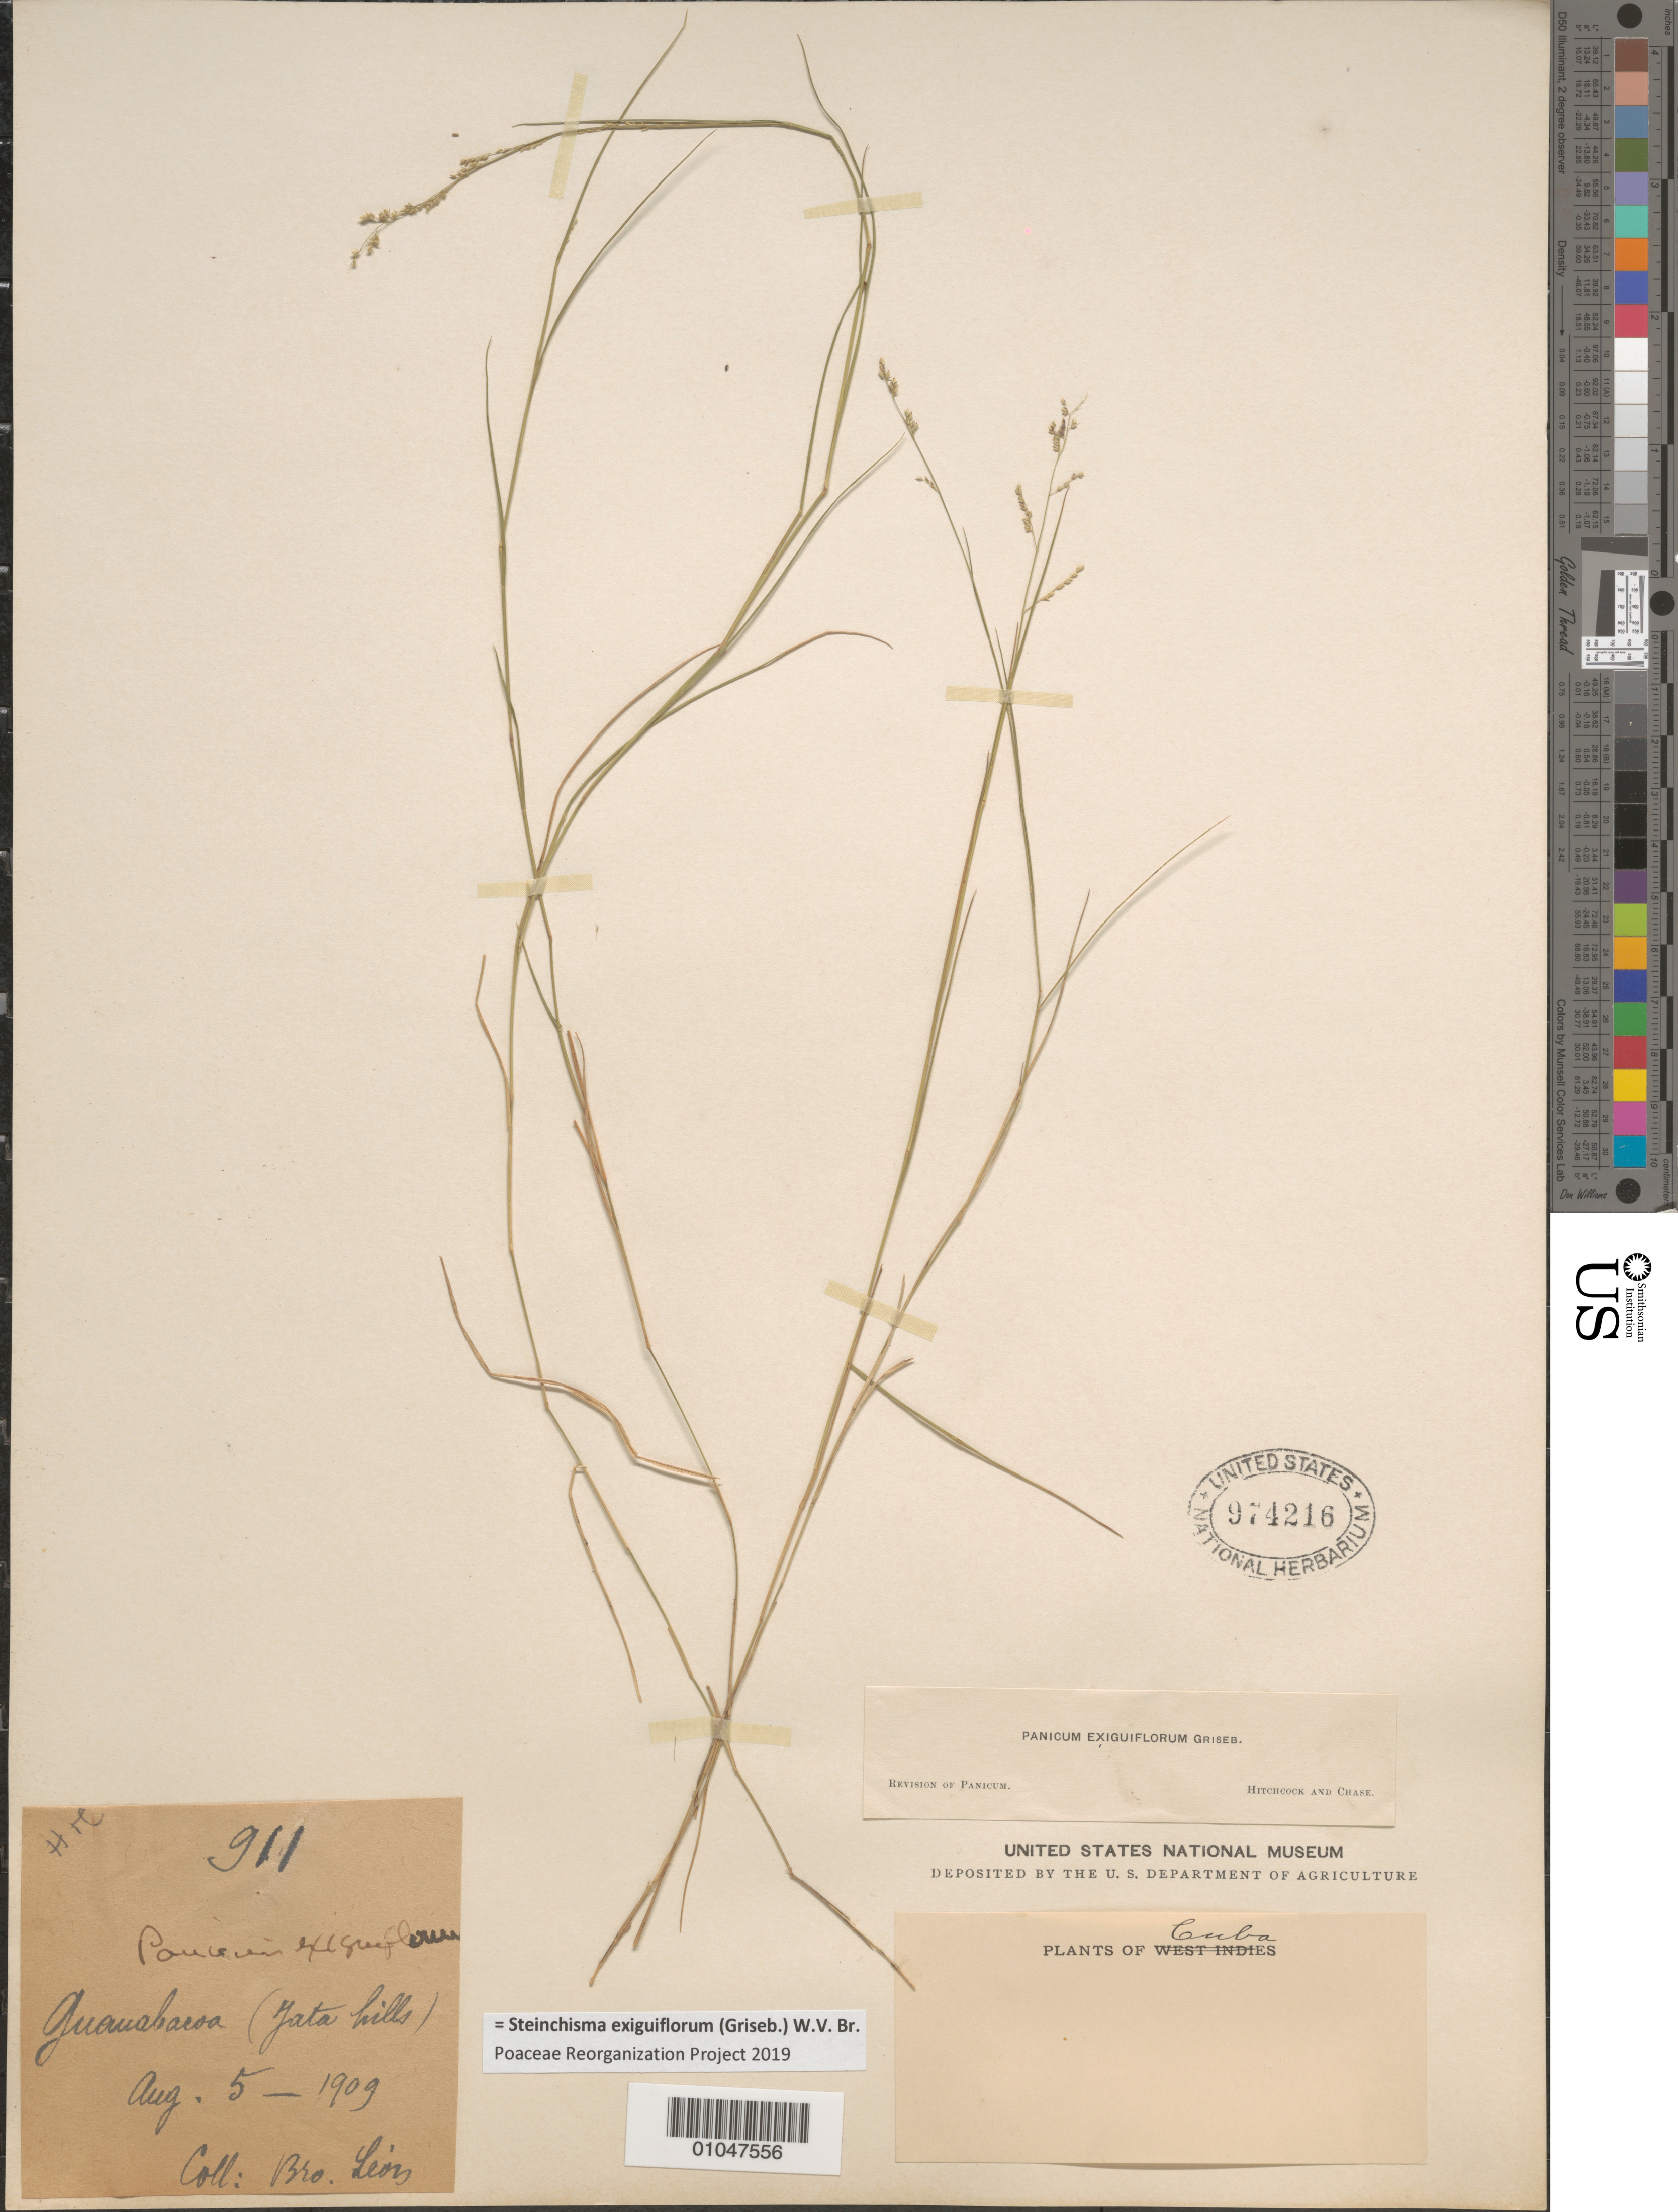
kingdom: Plantae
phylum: Tracheophyta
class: Liliopsida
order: Poales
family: Poaceae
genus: Panicum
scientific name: Panicum exiguiflorum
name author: Griseb.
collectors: Bro. León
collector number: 911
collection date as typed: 05 Aug 1909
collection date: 1909-08-05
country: Cuba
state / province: La Habana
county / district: Municipio Guanabacoa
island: Cuba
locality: Jata hills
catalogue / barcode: US 974216